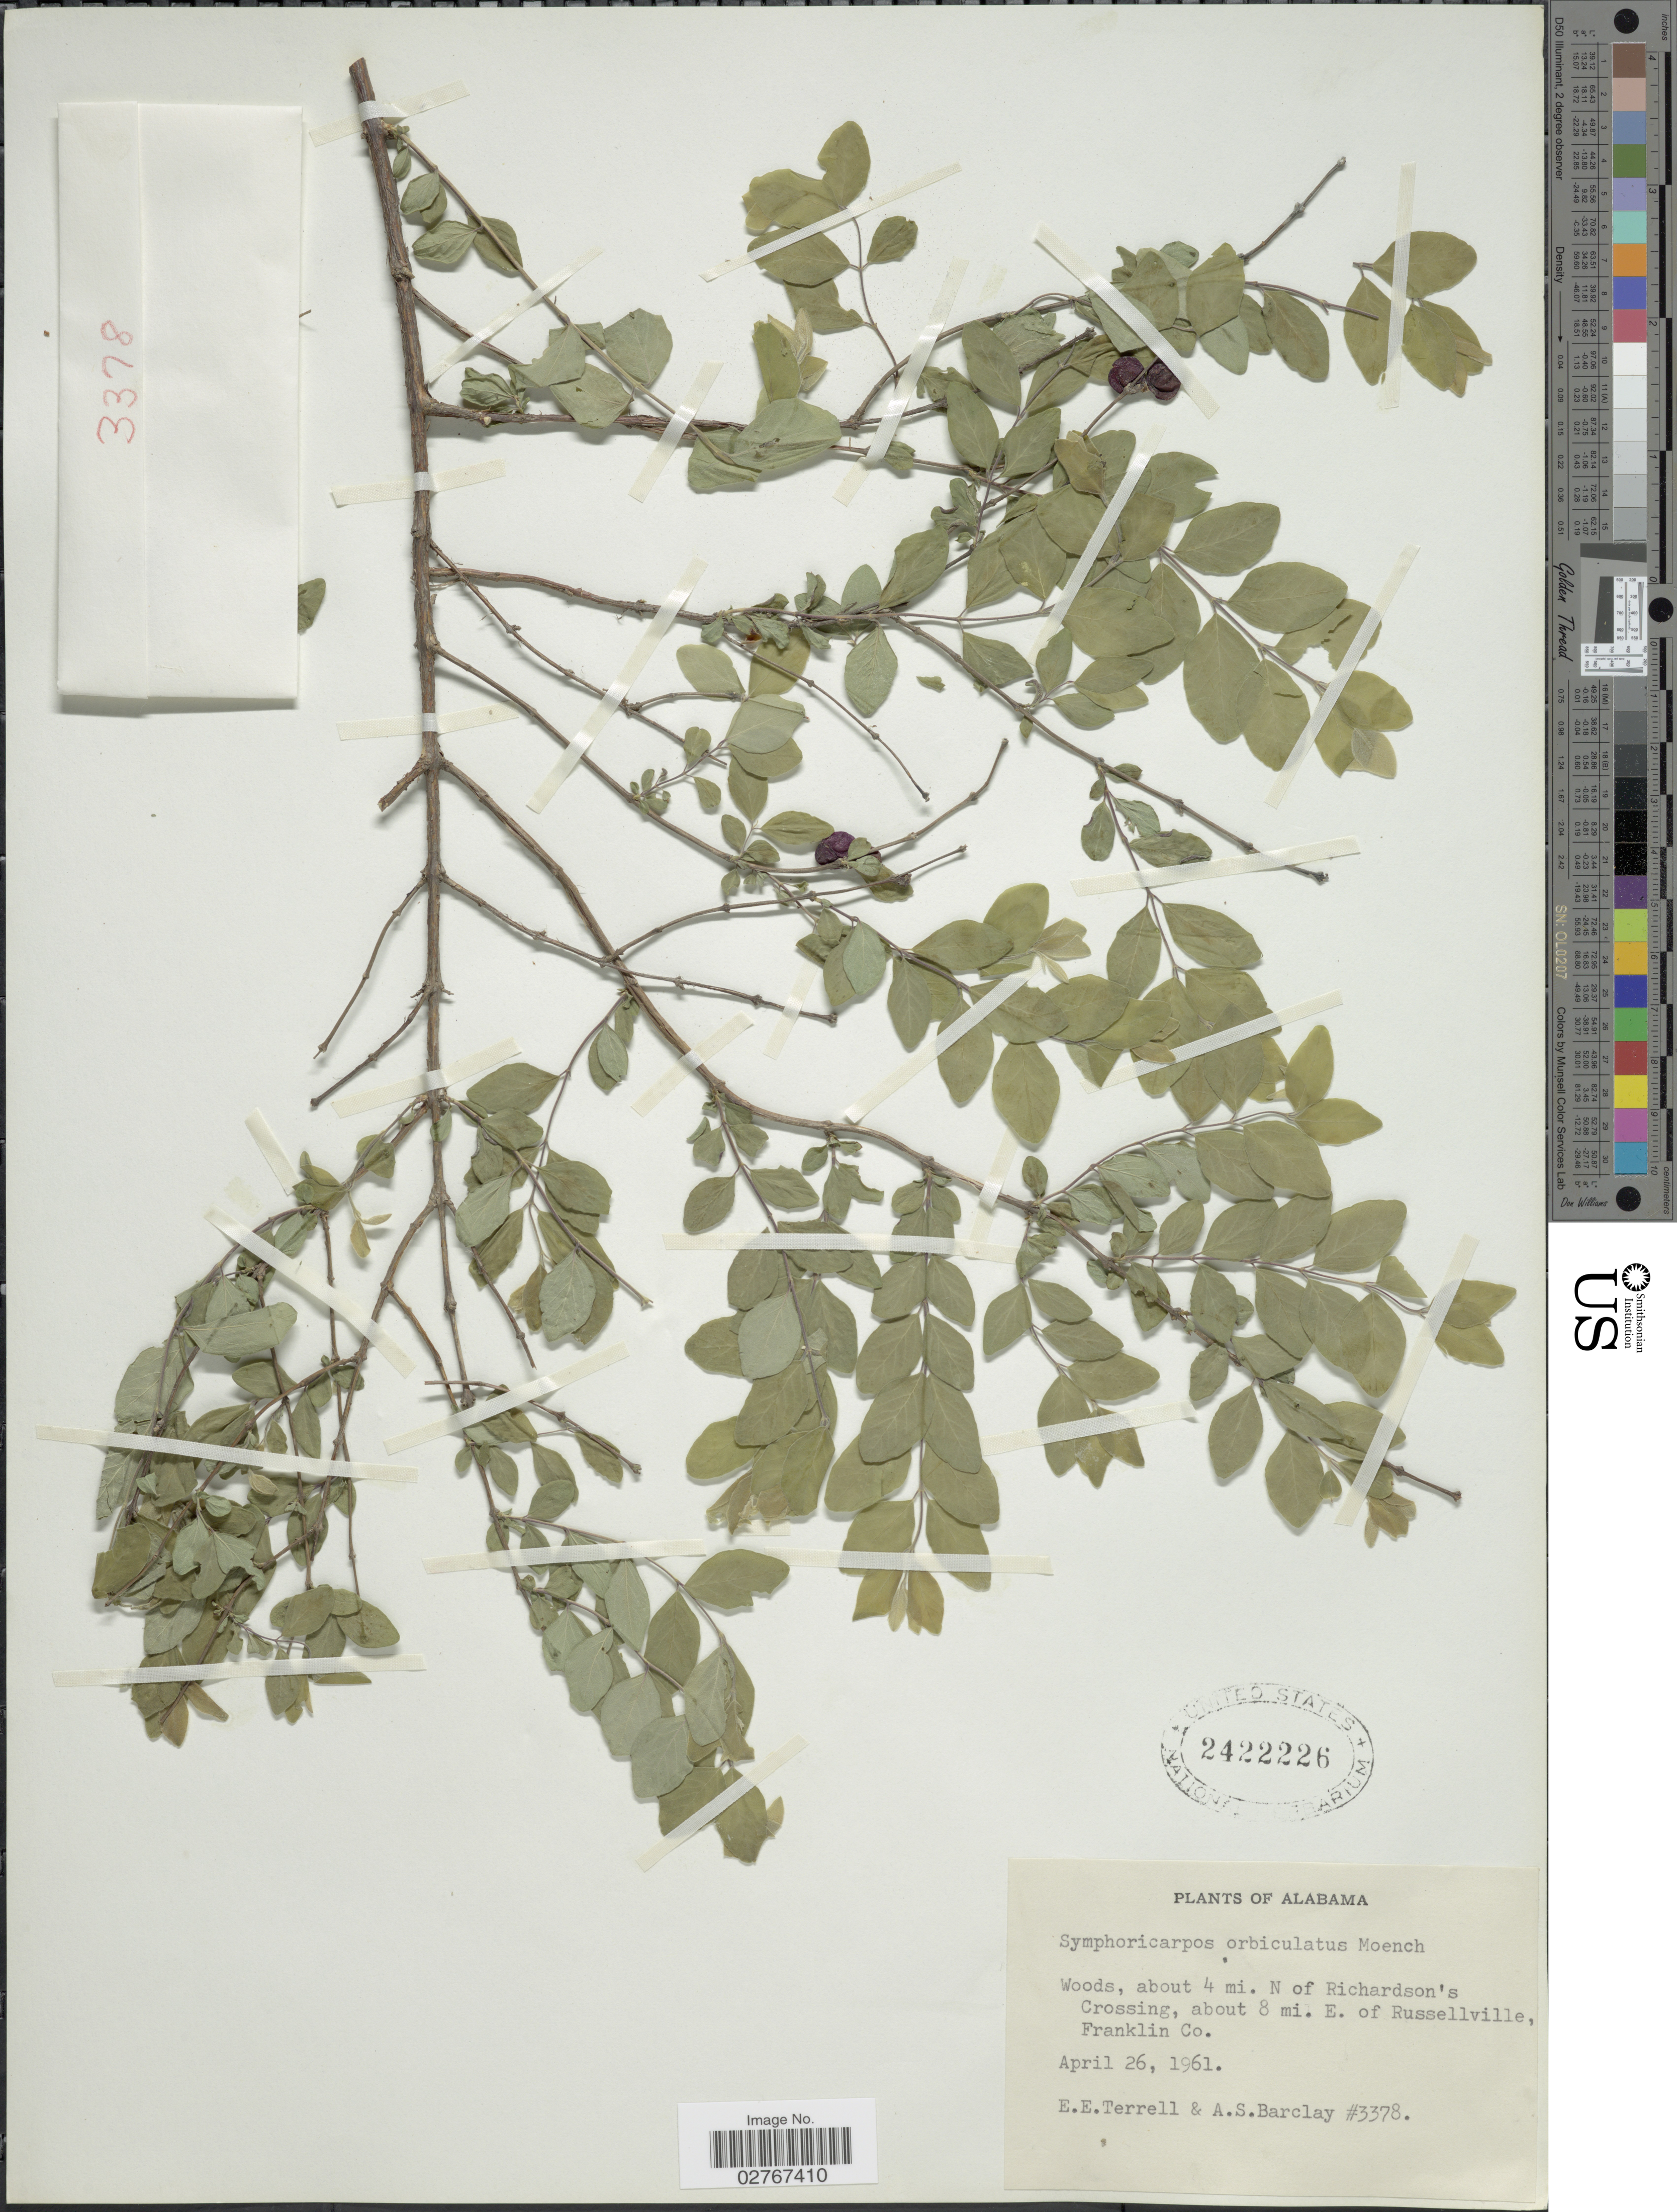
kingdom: Plantae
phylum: Tracheophyta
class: Magnoliopsida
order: Dipsacales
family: Caprifoliaceae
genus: Symphoricarpos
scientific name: Symphoricarpos orbiculatus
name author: Moench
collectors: E. E. Terrell & A. S. Barclay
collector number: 3378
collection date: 1961-04-26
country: United States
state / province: Alabama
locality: About 4 mi. N of Richardson's Crossing, about 8 mi. E. of Russellville, Franklin Co.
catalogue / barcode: US 2422226